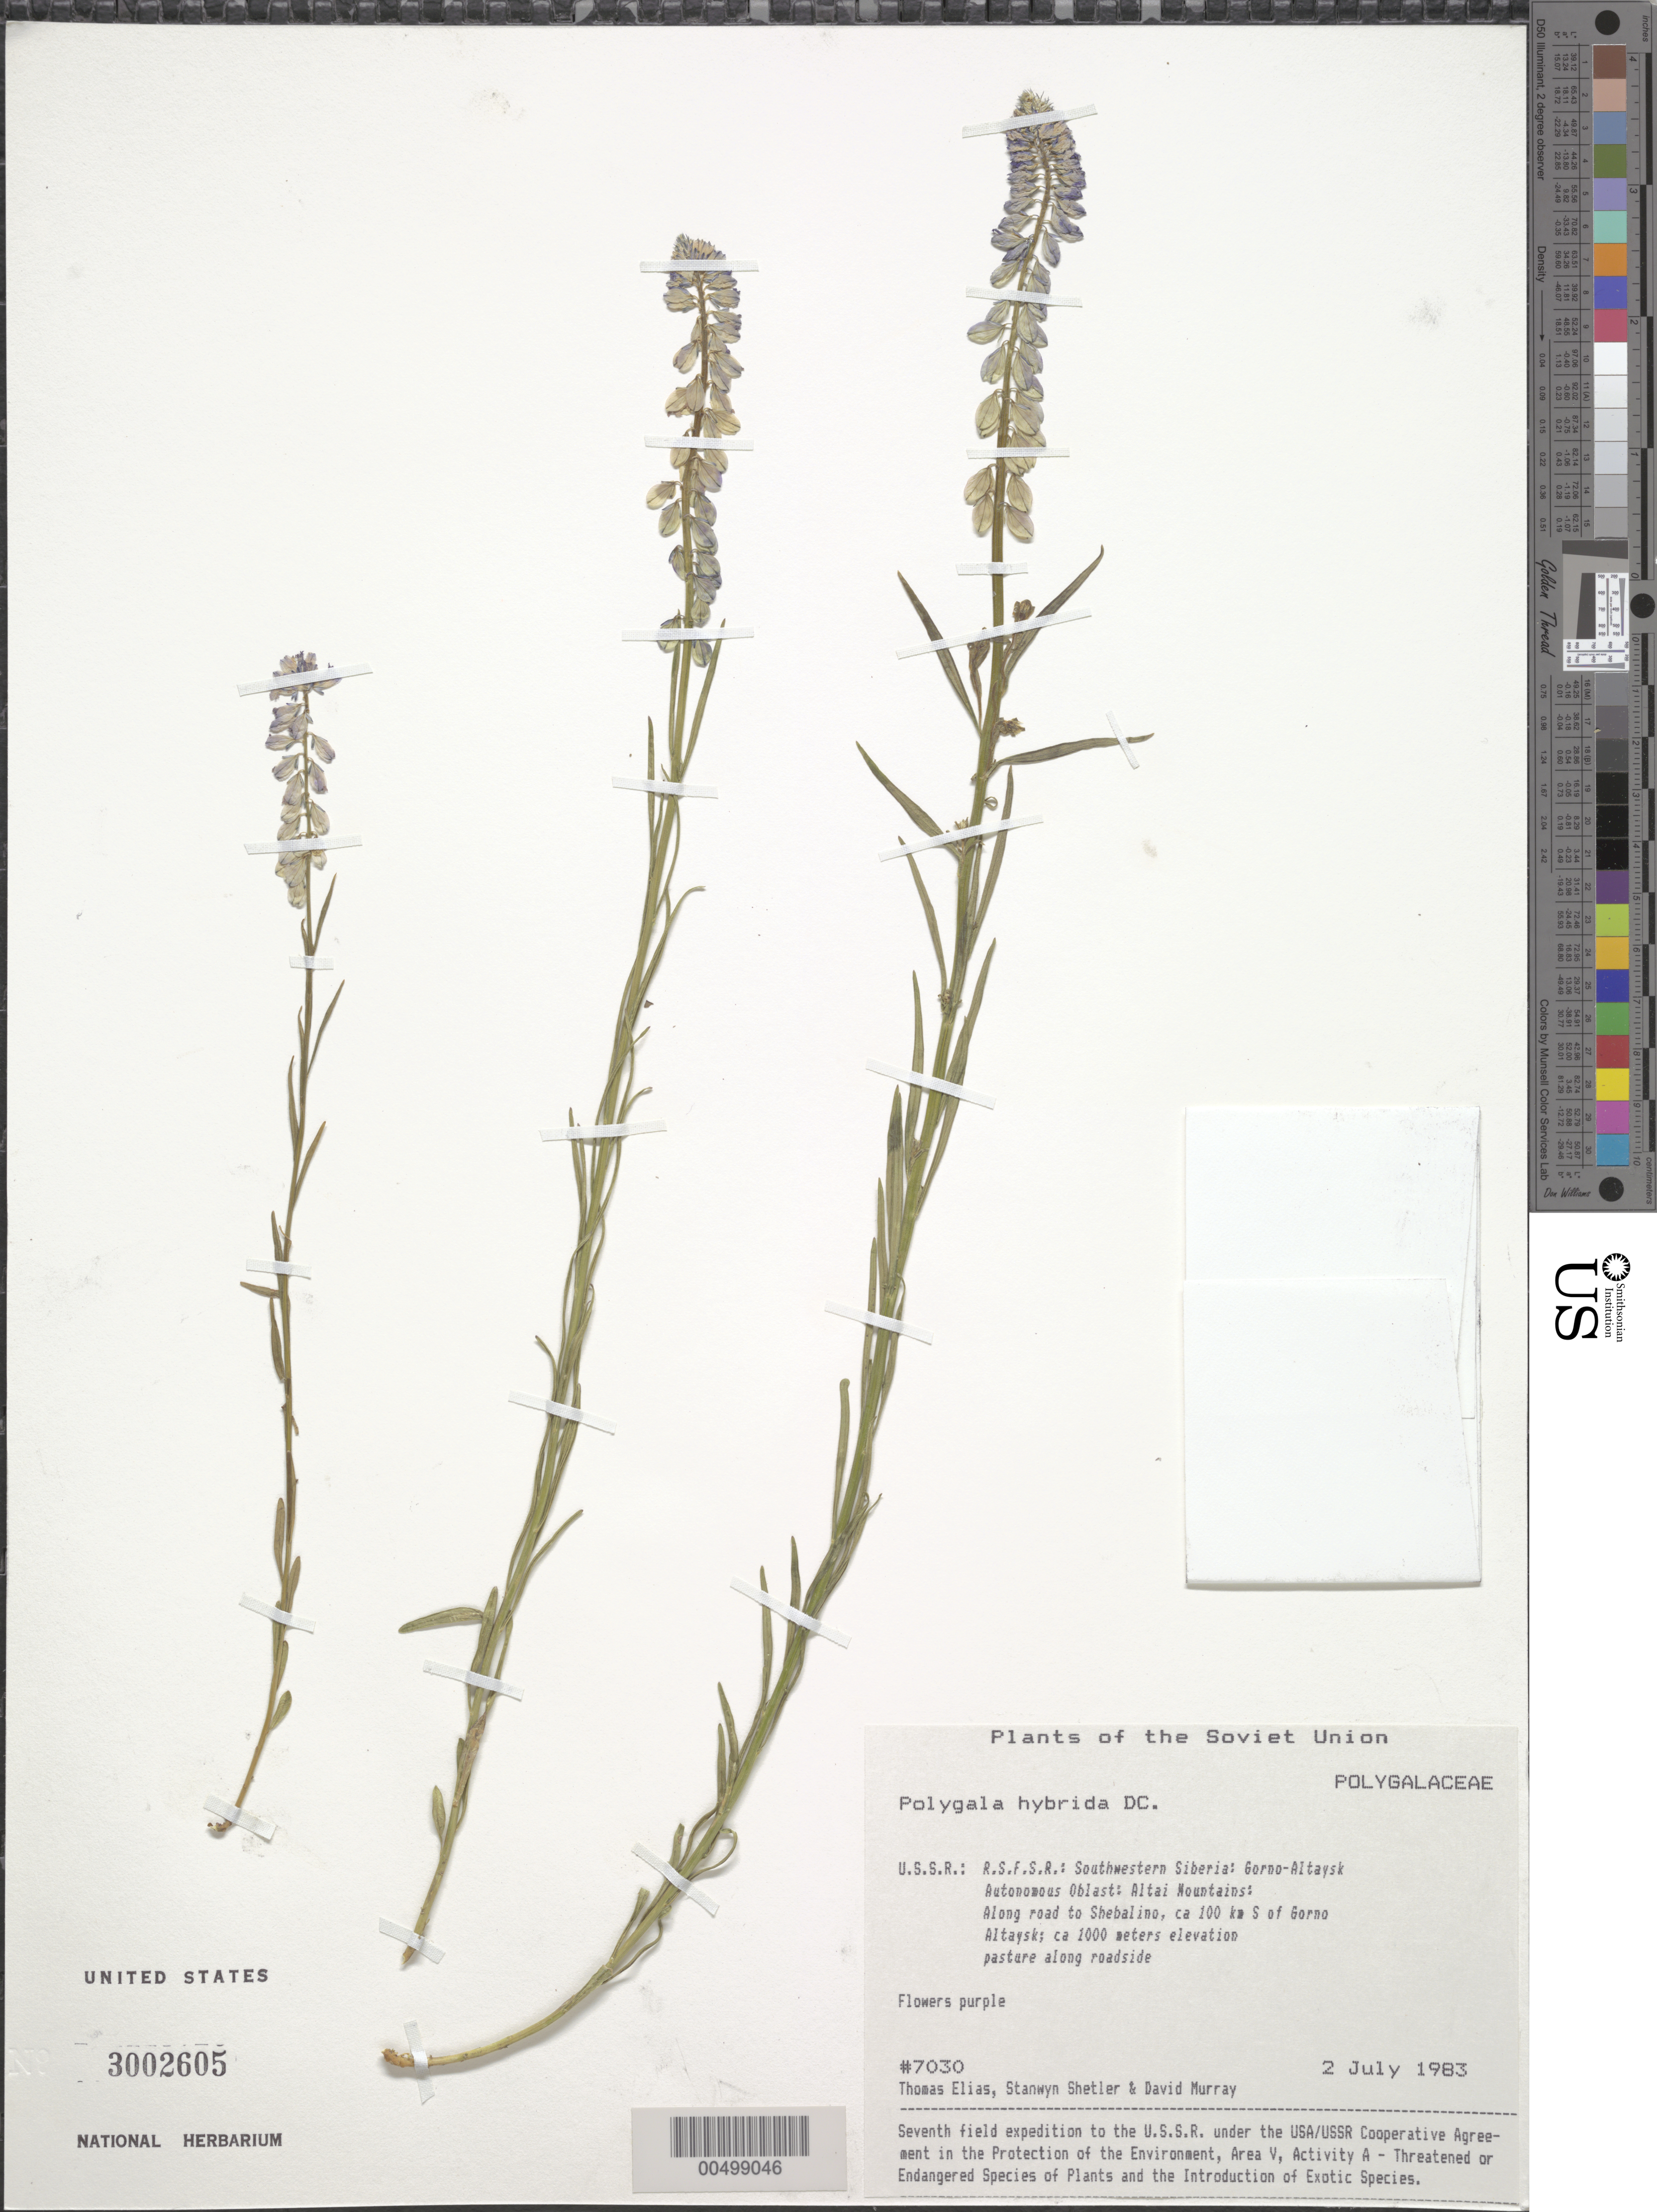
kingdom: Plantae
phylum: Tracheophyta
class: Magnoliopsida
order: Fabales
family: Polygalaceae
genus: Polygala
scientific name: Polygala hybrida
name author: DC.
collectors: T. Elias, S. Shetler & D. F. Murray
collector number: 7030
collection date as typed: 02 Jul 1983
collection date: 1983-07-02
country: Russian Federation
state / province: Altai Republic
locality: Altai Mountains,along road to Shebalino, ca. 100 km S of Gorno-Altaysk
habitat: pasture along roadside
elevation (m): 1000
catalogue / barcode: US 3002605